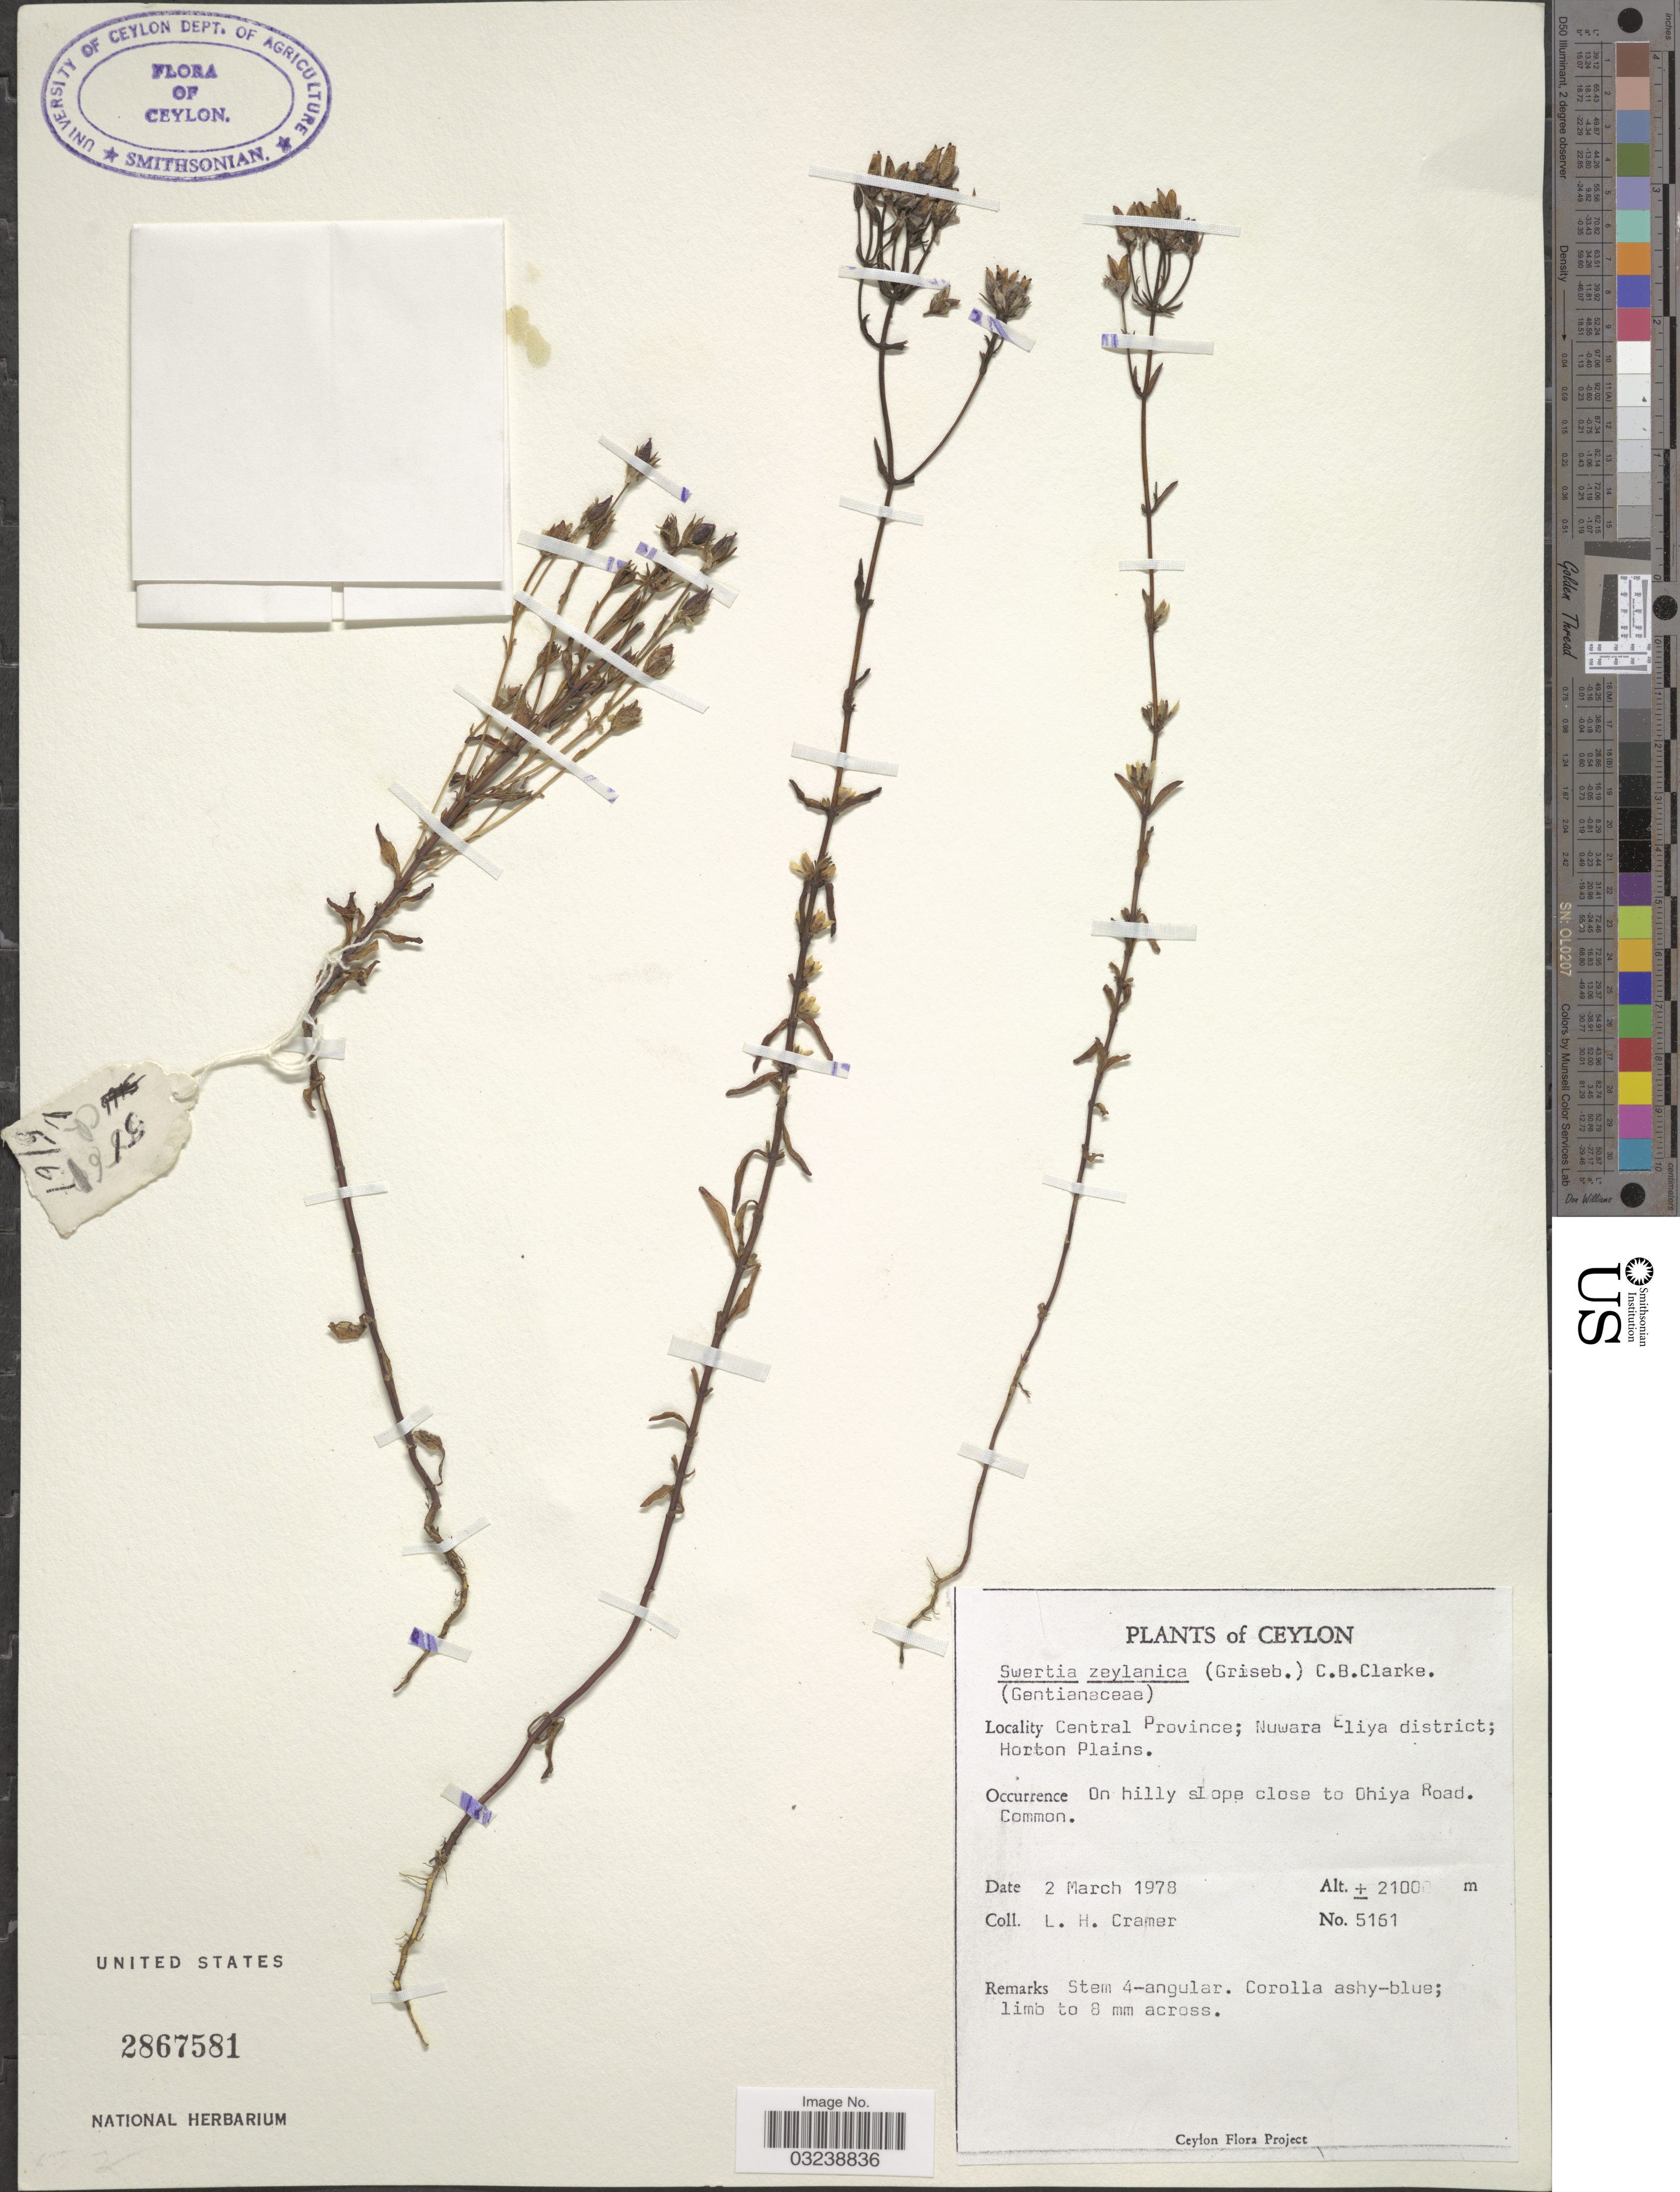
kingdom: Plantae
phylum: Tracheophyta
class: Magnoliopsida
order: Gentianales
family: Gentianaceae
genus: Swertia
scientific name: Swertia zeylanica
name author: Walker ex Griseb.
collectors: L. H. Cramer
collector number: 5161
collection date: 1978-03-02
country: Sri Lanka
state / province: Central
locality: Ceylon. Central Province; Nuwara Eliya district; Horton Plains. On hilly slope close to Ohiya Road.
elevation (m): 2100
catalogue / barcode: US 2867581